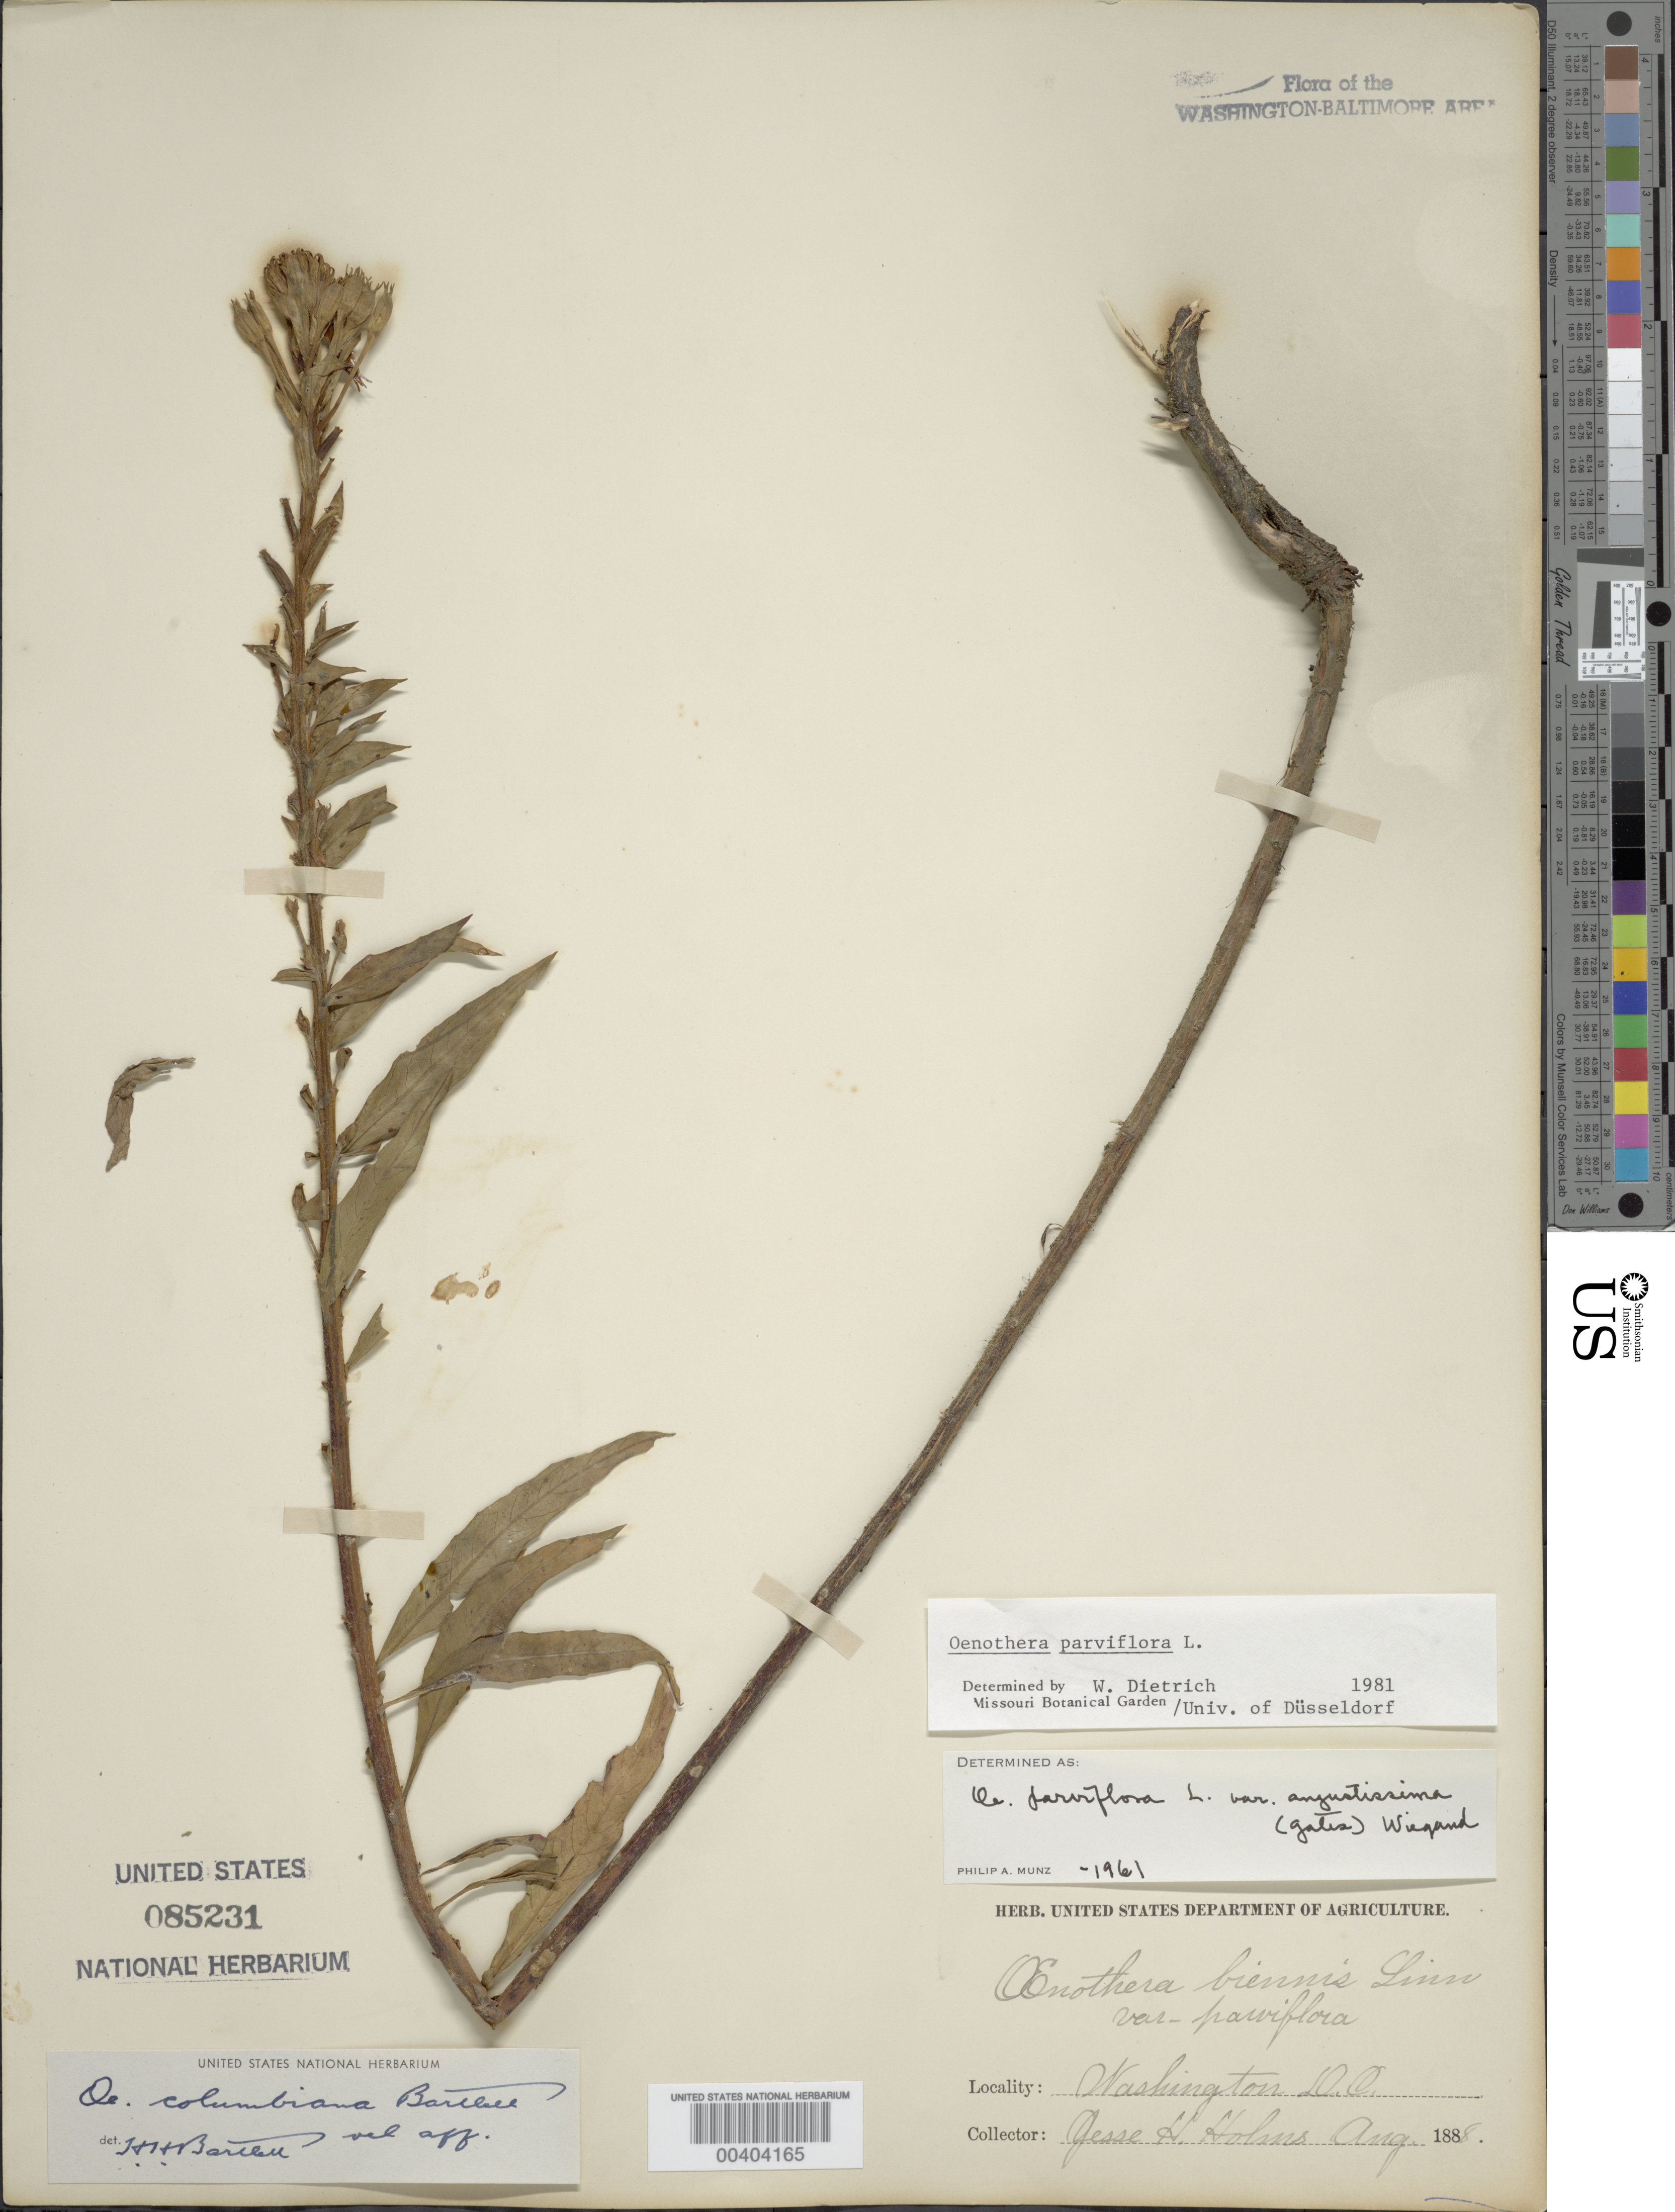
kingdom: Plantae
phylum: Tracheophyta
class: Magnoliopsida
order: Myrtales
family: Onagraceae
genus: Oenothera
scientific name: Oenothera parviflora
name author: L.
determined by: Dietrich, W.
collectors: J. H. Holms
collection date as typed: Aug 1888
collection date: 1888-08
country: United States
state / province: District of Columbia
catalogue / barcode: US 85231